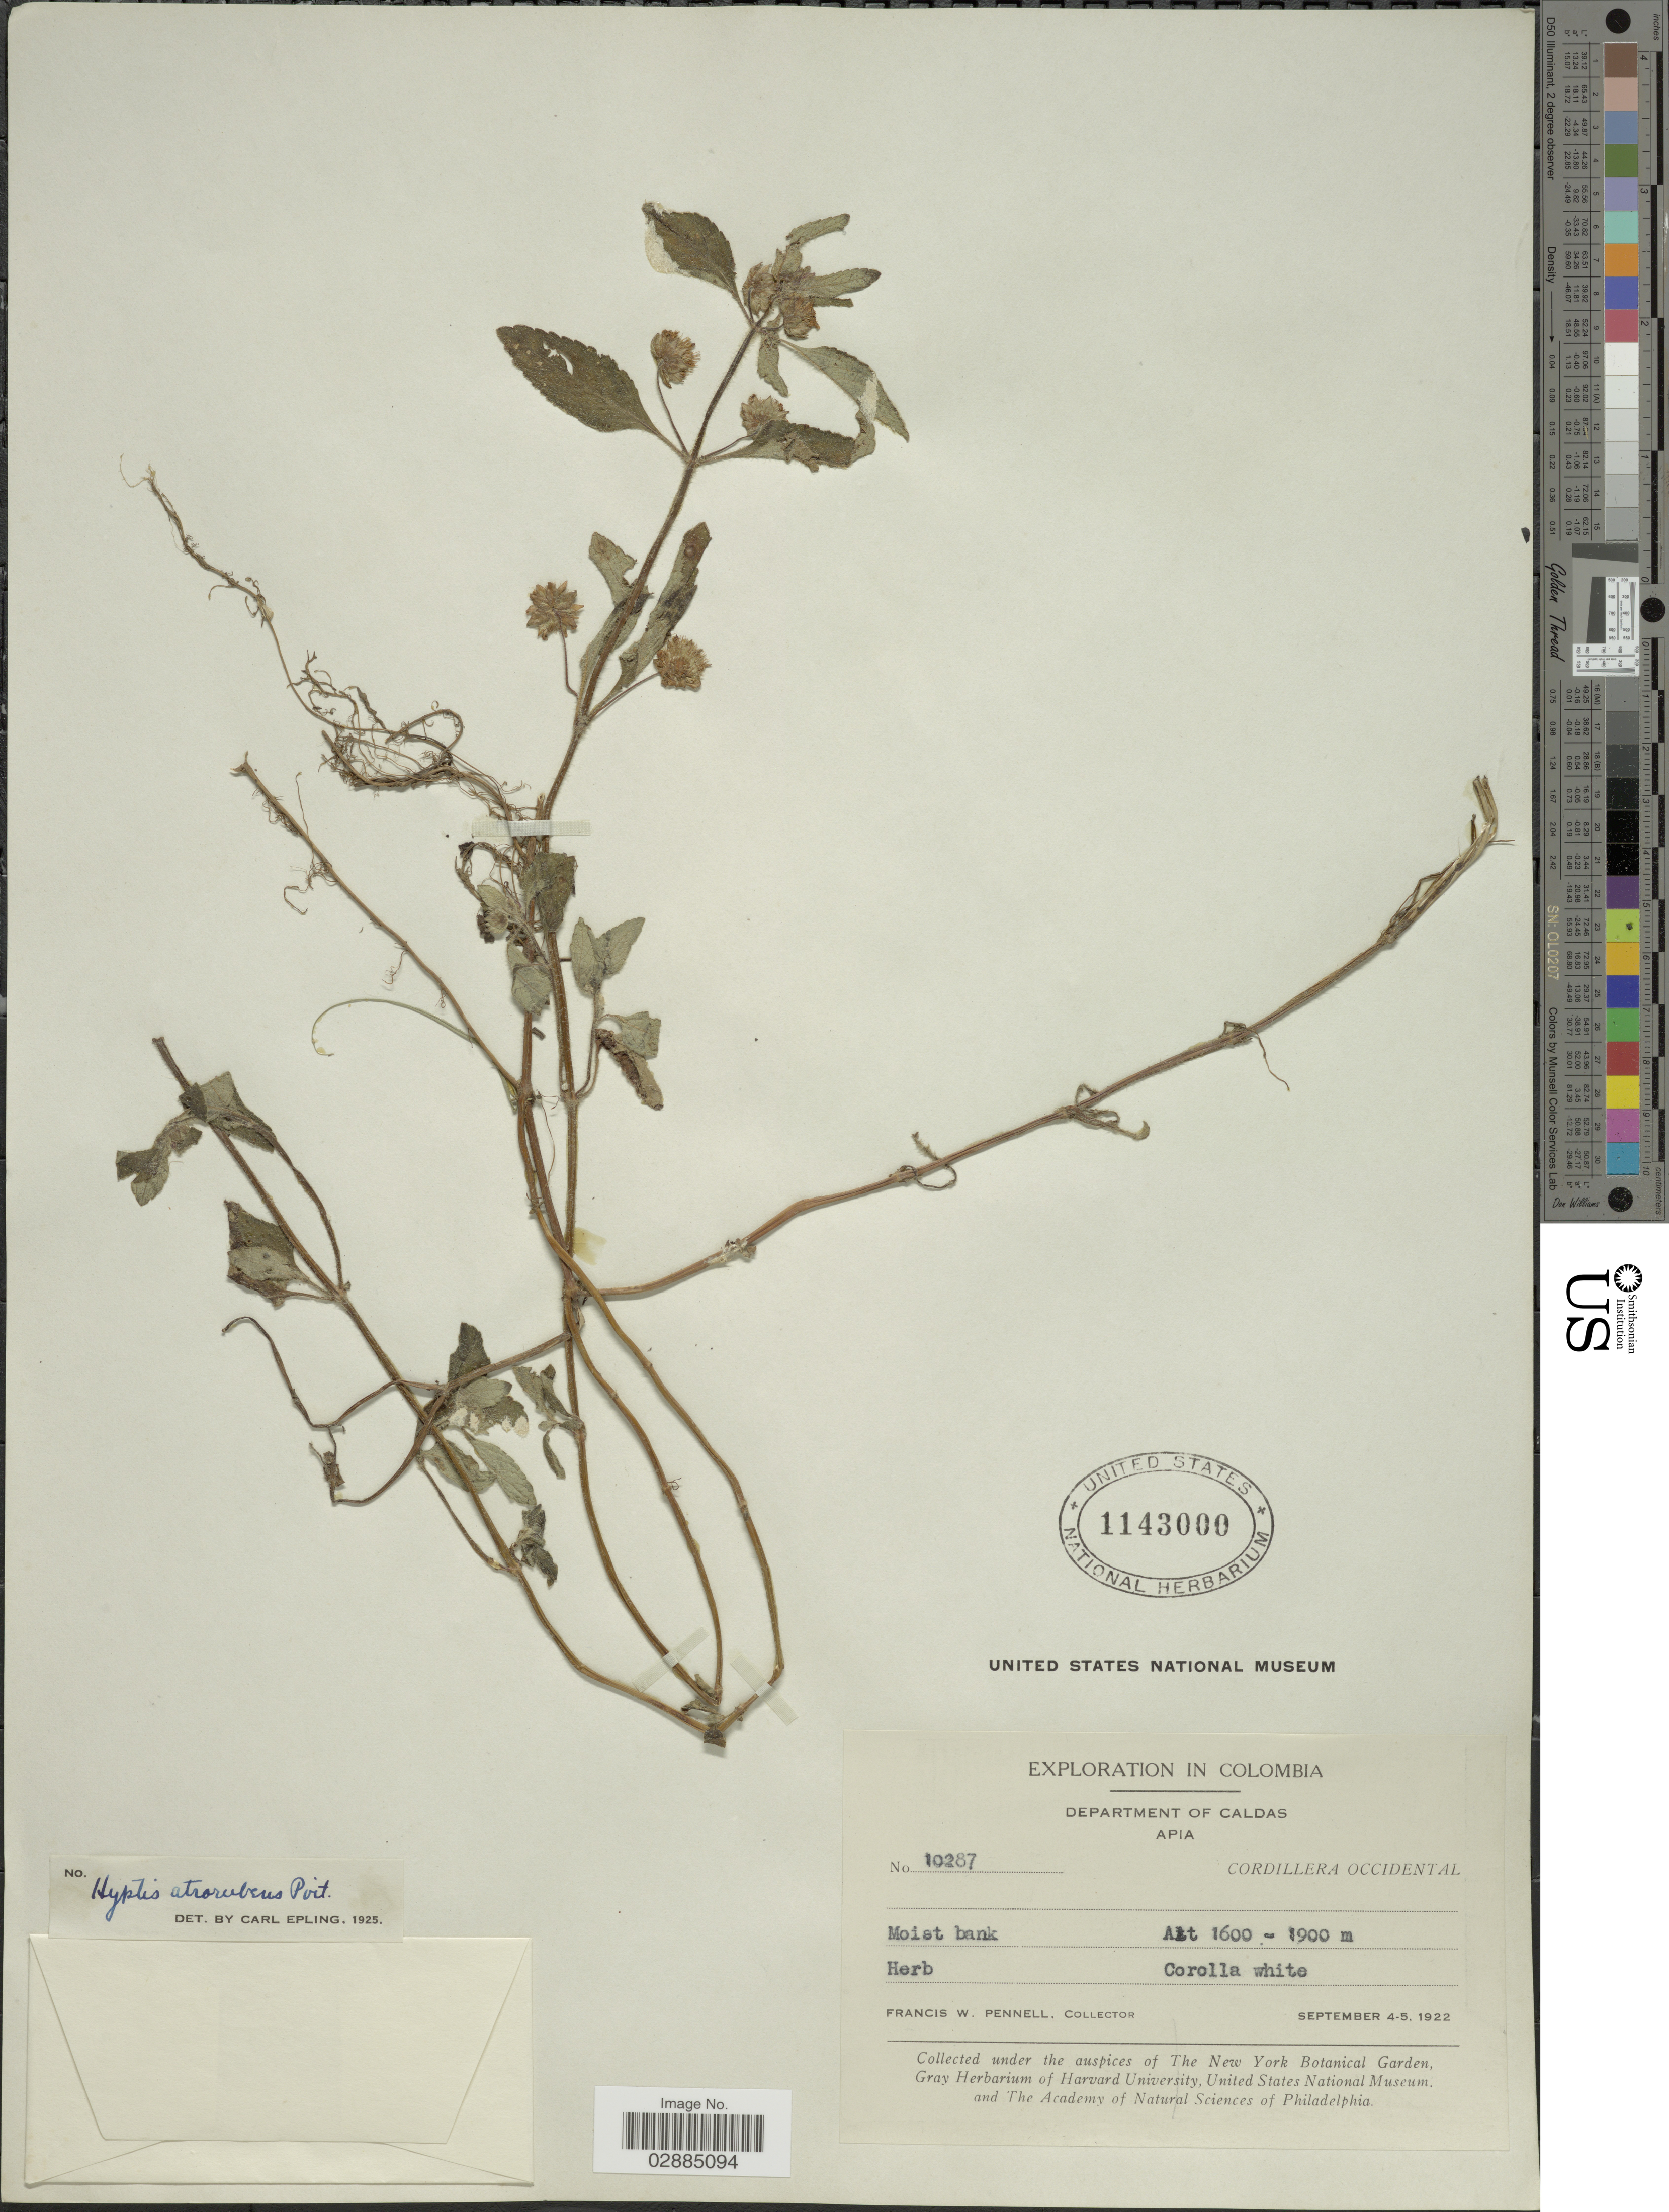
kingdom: Plantae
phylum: Tracheophyta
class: Magnoliopsida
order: Lamiales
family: Lamiaceae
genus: Hyptis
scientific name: Hyptis atrorubens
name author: Poit.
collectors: F. W. Pennell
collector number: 10287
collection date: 1922-09-04/1922-09-05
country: Colombia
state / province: Caldas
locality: Department of Caldas, Apia, Cordillera Occidental.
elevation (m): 1600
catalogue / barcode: US 1143000